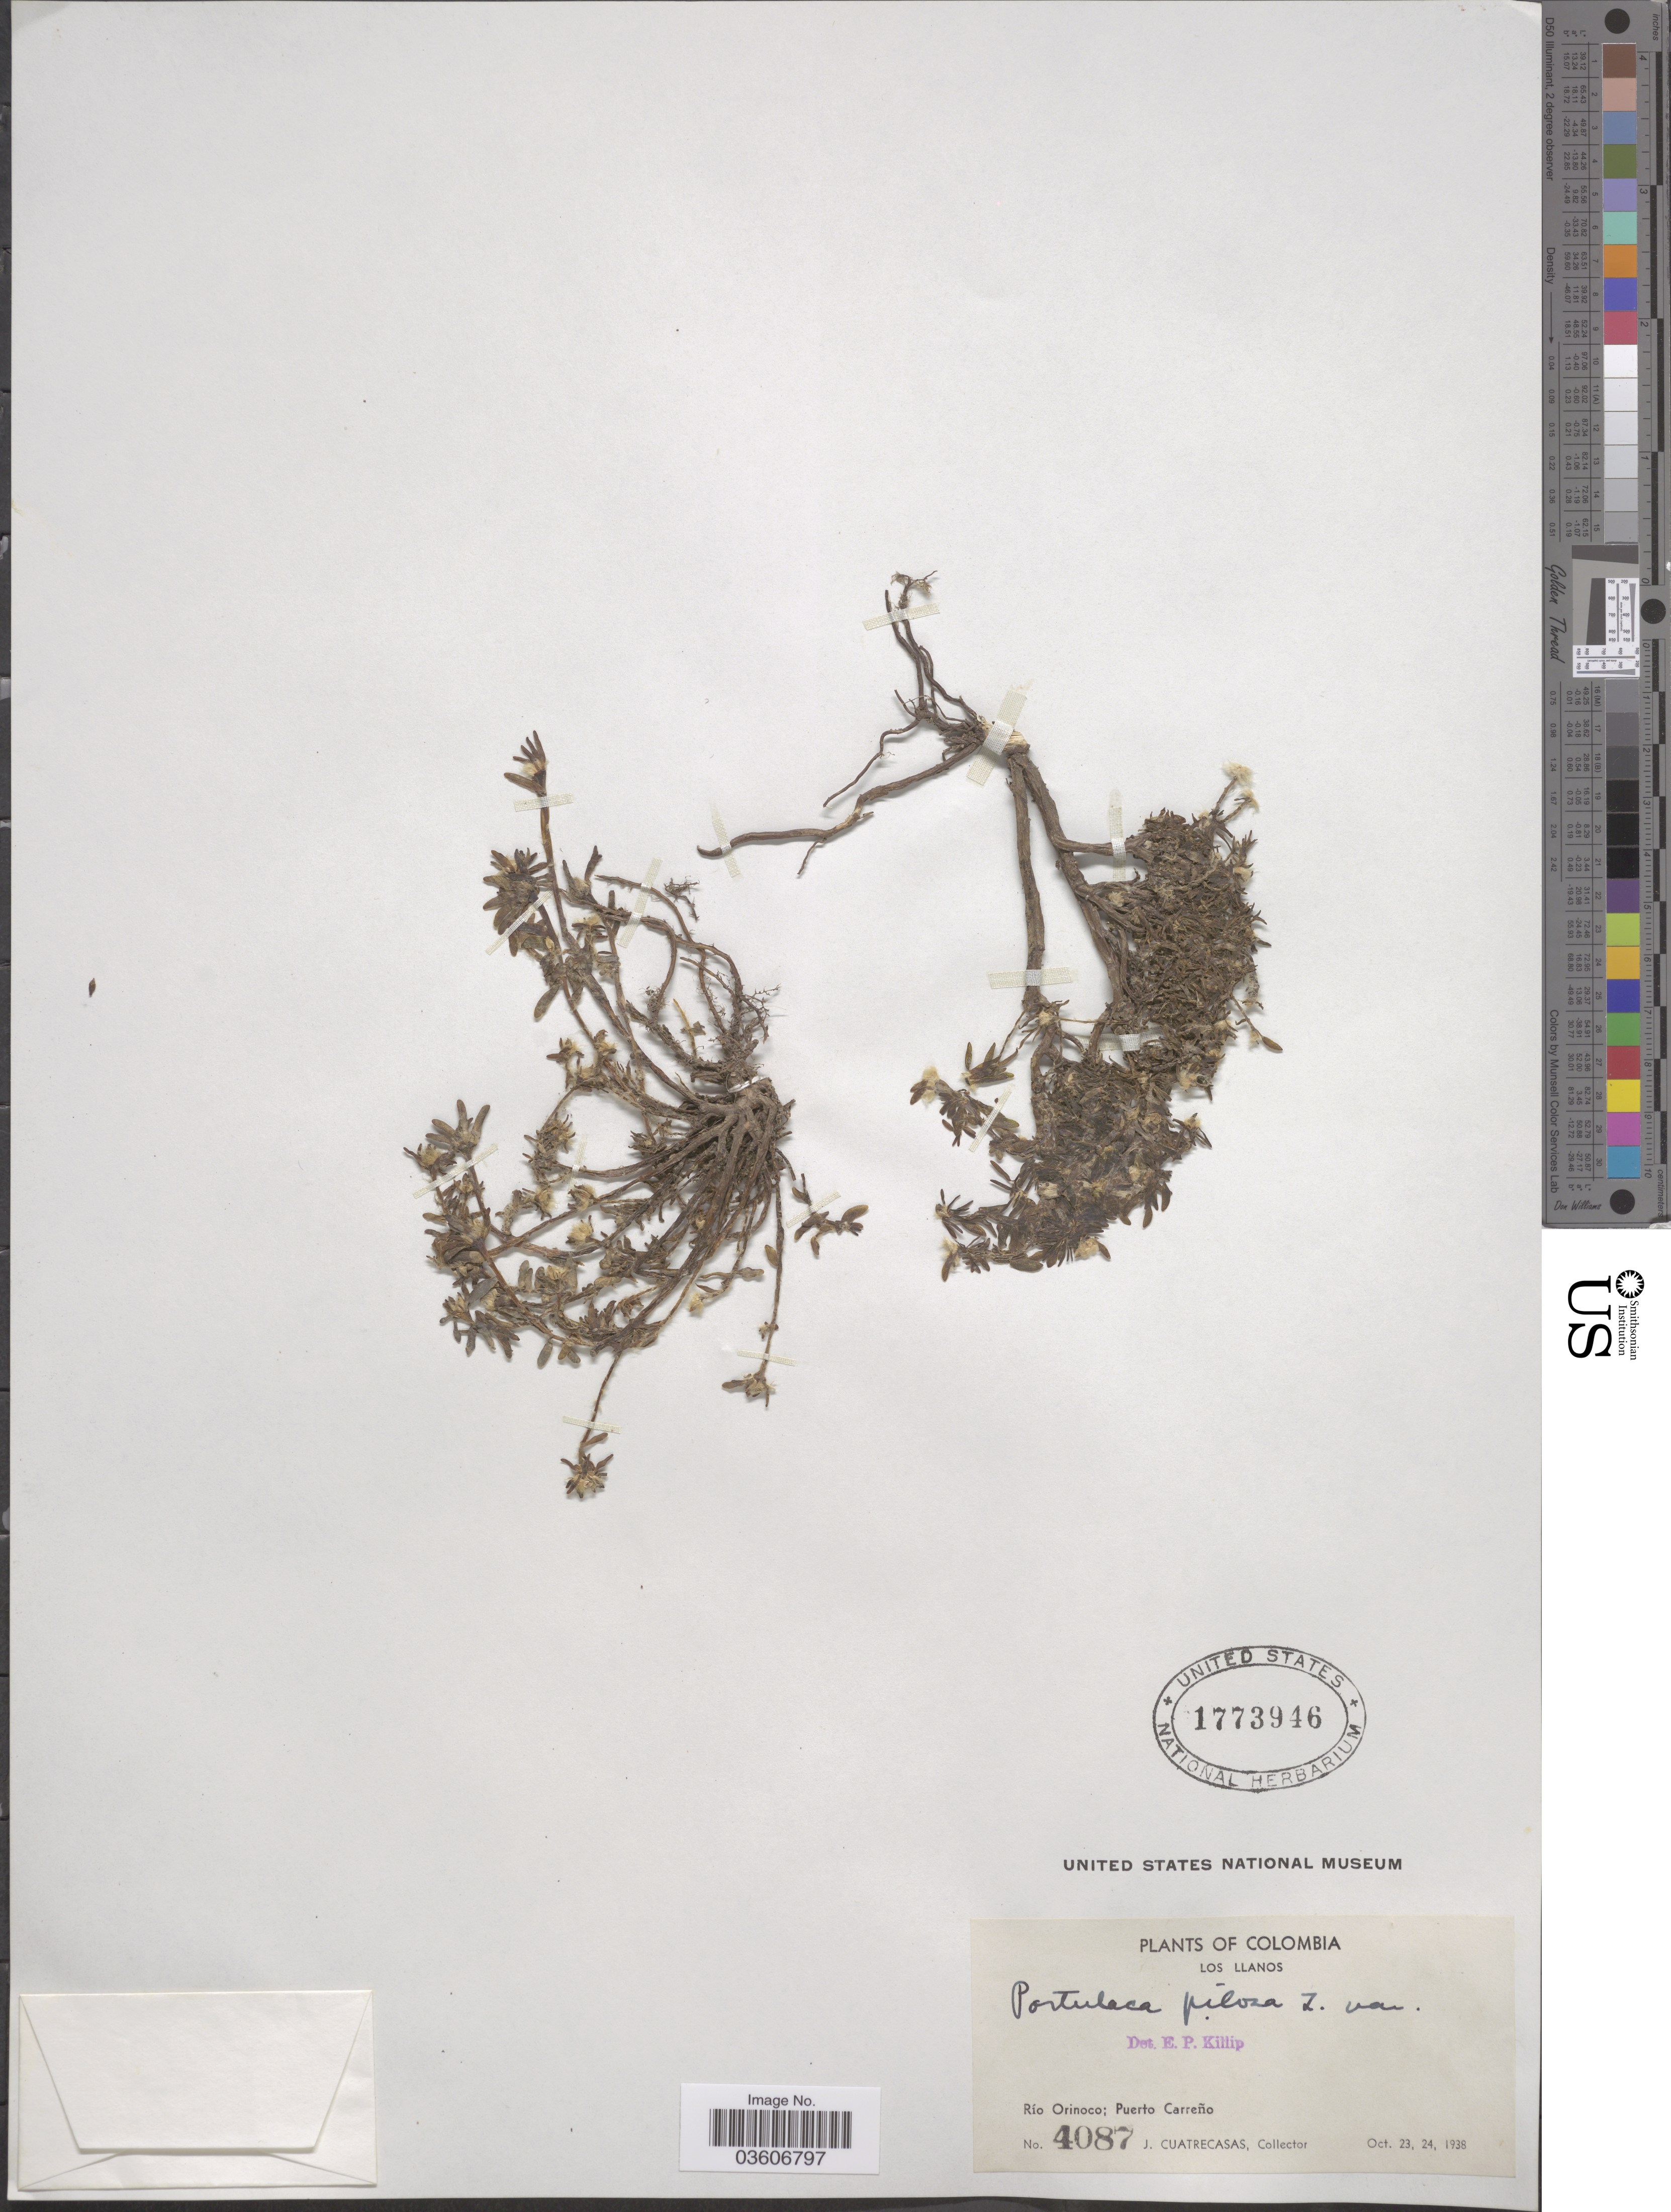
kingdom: Plantae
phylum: Tracheophyta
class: Magnoliopsida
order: Caryophyllales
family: Portulacaceae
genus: Portulaca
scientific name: Portulaca pilosa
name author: L.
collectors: J. Cuatrecasas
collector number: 4087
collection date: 1938-10-23/1938-10-24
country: Colombia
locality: Los Llanos, Río Orinoco; Puerto Carreño.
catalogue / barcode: US 1773946